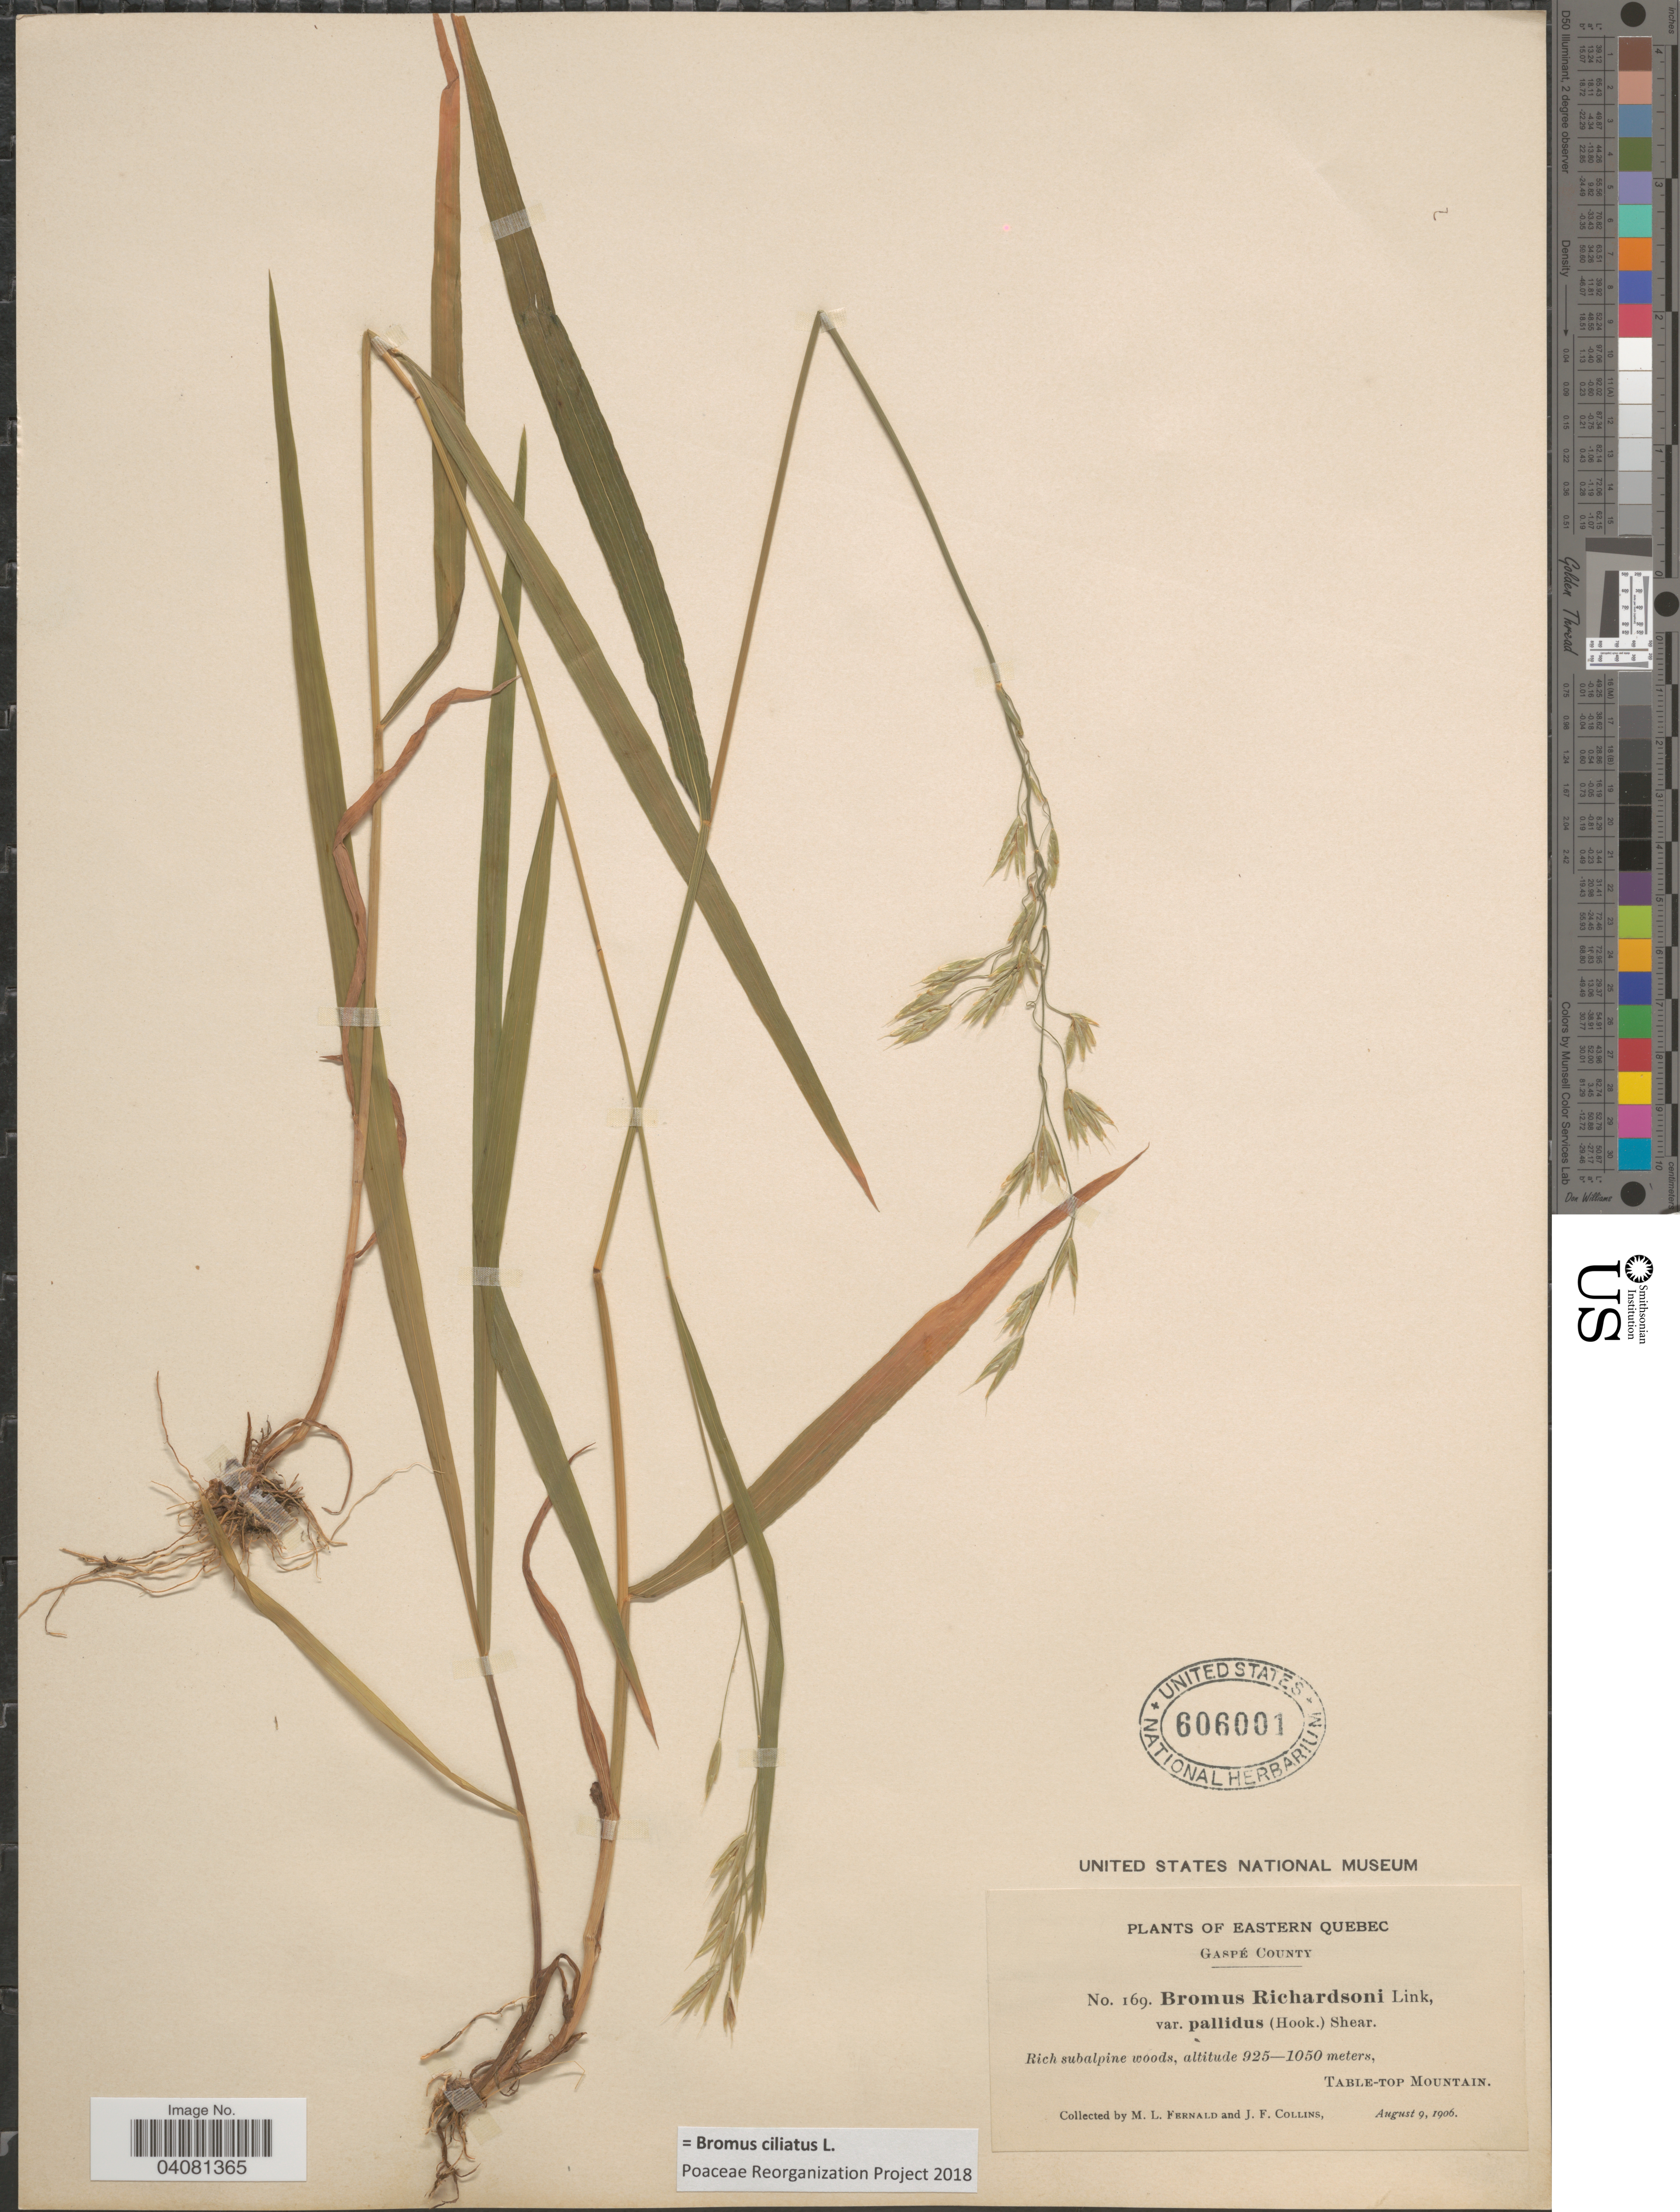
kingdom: Plantae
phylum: Tracheophyta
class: Liliopsida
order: Poales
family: Poaceae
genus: Bromus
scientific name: Bromus ciliatus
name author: L.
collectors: M. L. Fernald & J. Collins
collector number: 169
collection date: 1906-08-09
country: Canada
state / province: Quebec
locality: Eastern Quebec. Gaspé County. Table-Top Mountain.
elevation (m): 925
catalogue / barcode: US 606001